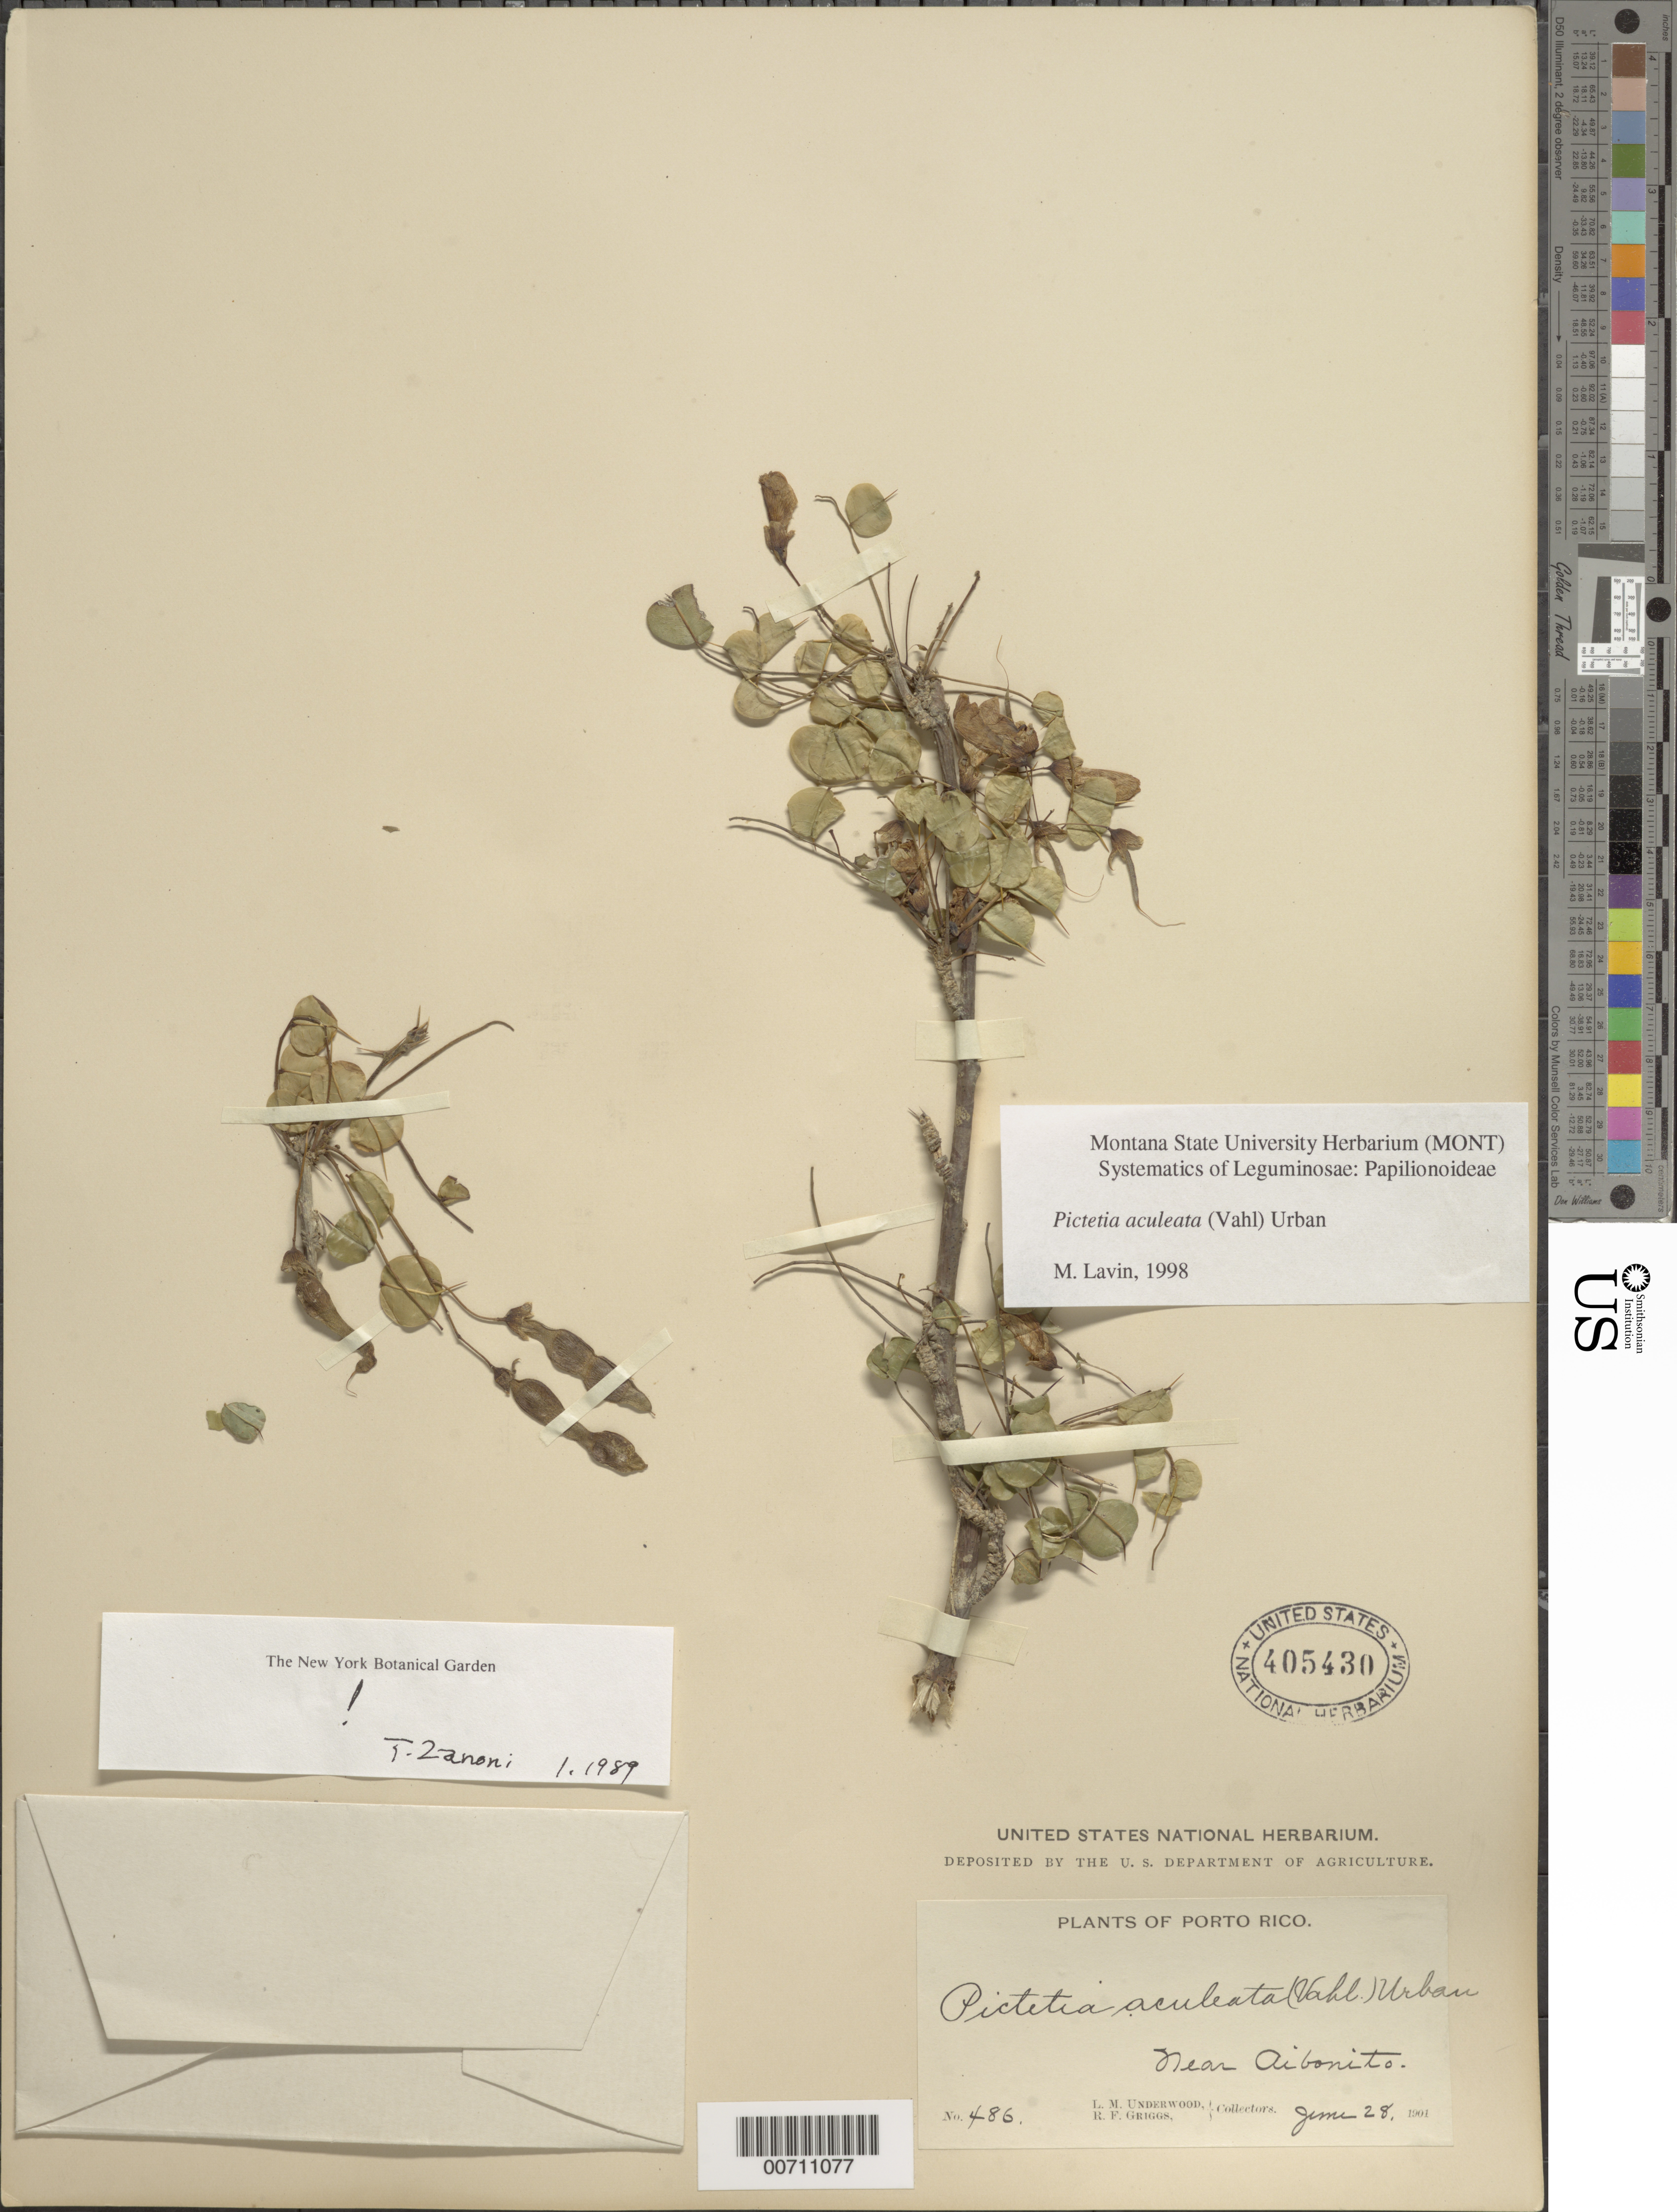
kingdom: Plantae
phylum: Tracheophyta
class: Magnoliopsida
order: Fabales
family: Fabaceae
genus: Pictetia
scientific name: Pictetia aculeata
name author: (Vahl) Urb.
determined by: Lavin, M.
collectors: L. M. Underwood & R. F. Griggs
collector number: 486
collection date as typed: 28 Jun 1901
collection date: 1901-06-28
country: Puerto Rico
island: Greater Antilles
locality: Aibonito, near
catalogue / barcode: US 405430